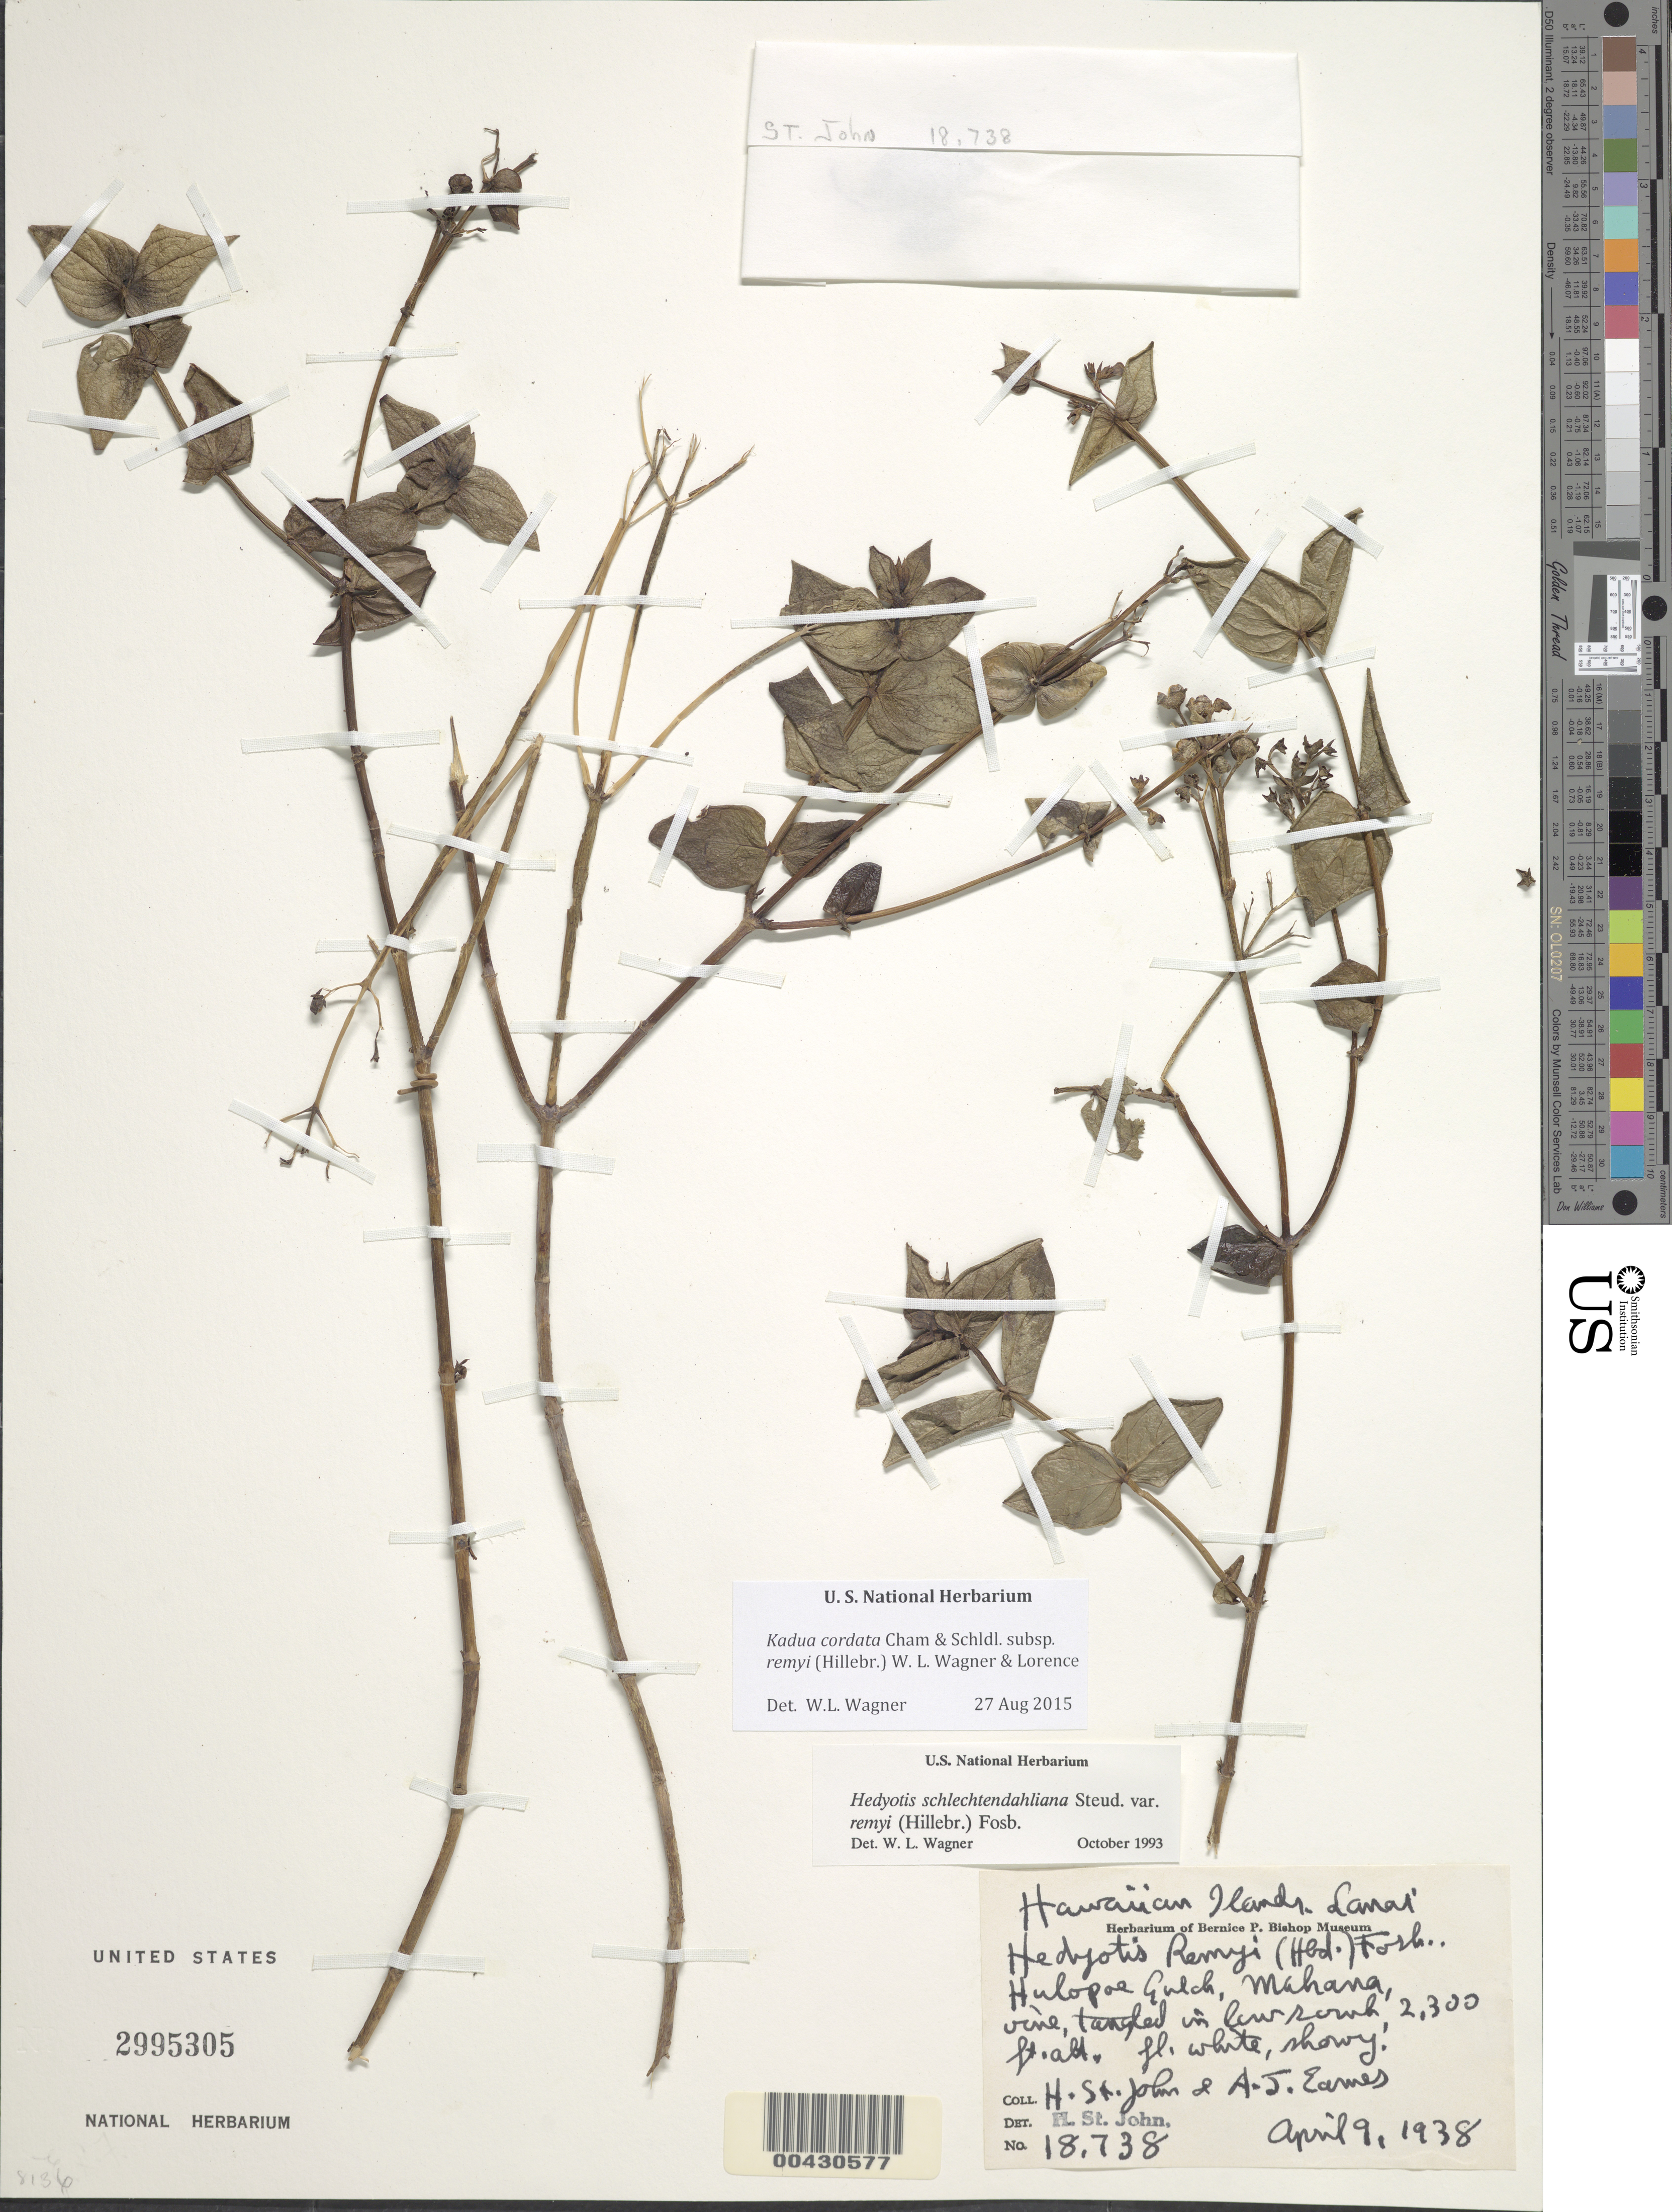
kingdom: Plantae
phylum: Tracheophyta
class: Magnoliopsida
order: Gentianales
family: Rubiaceae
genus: Kadua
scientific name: Kadua cordata subsp. remyi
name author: (Hillebr.) W.L. Wagner & Lorence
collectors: H. St. John & A. J. Eames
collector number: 18738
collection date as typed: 9 Apr 1938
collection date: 1938-04-09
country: United States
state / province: Hawaii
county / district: Maui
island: Lana'i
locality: Hulopoe Gulch, Mahana.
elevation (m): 701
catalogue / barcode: US 2995305